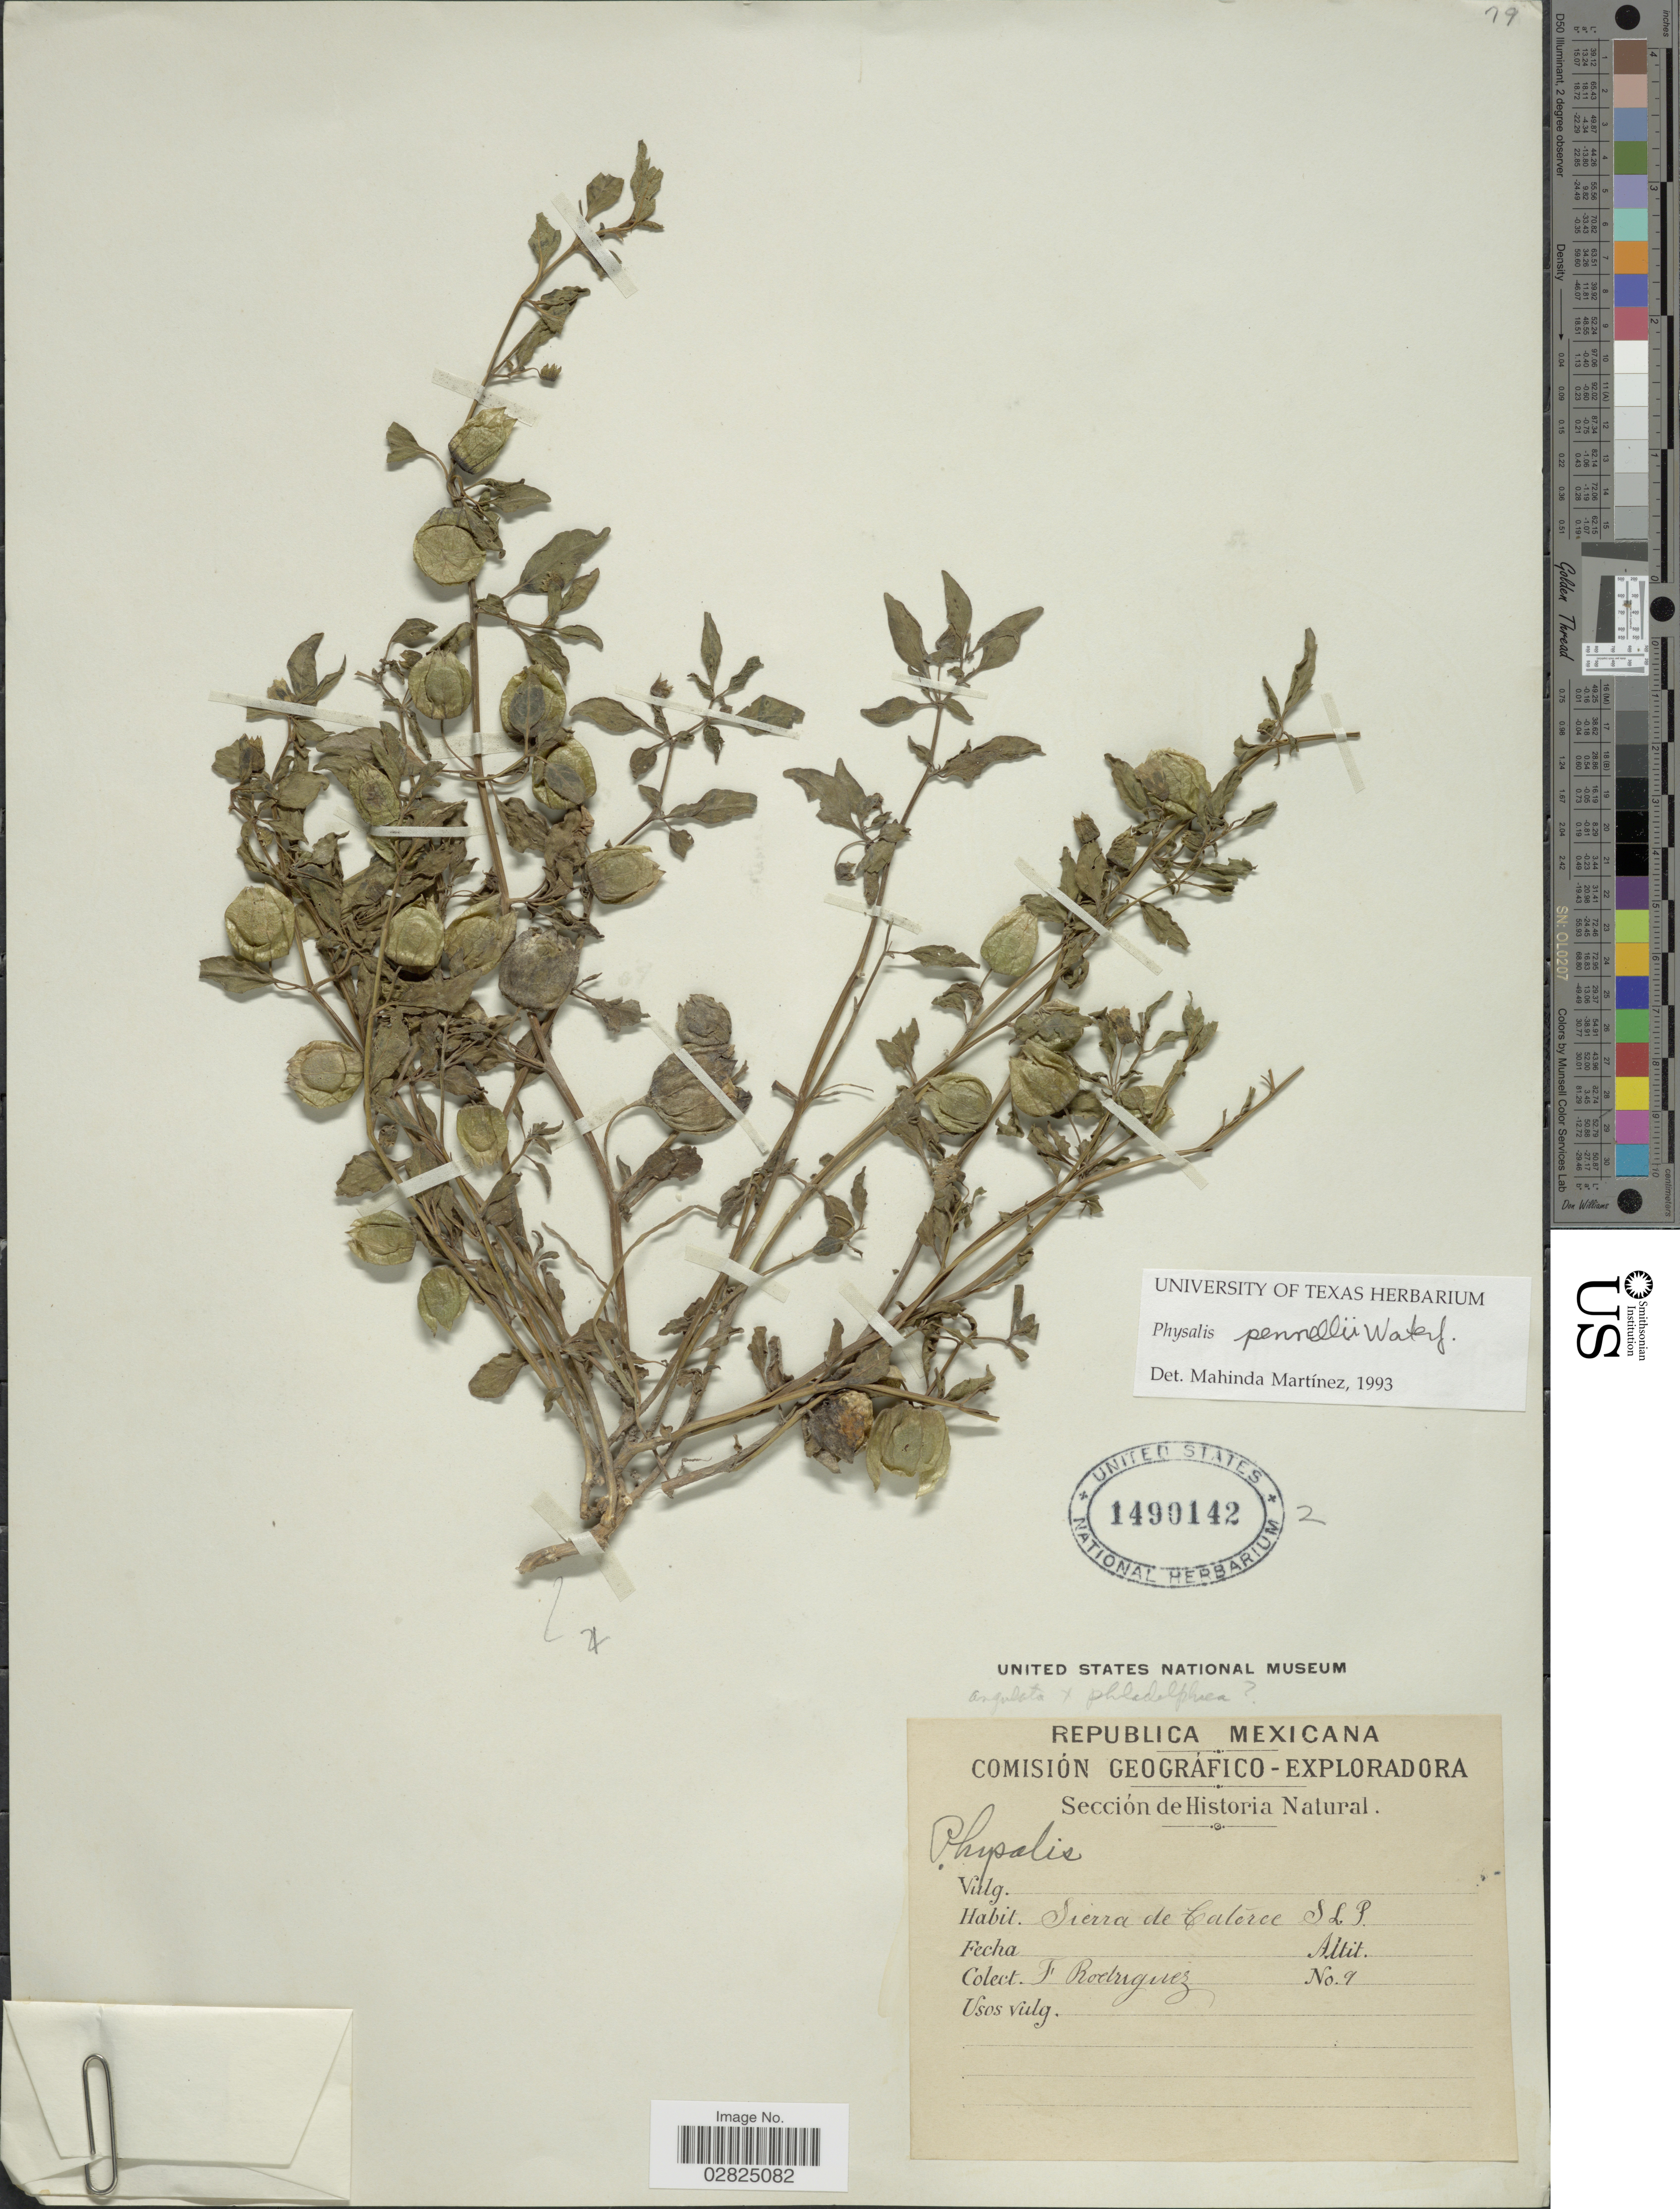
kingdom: Plantae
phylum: Tracheophyta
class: Magnoliopsida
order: Solanales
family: Solanaceae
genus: Physalis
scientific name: Physalis pennellii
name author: Waterf.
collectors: F. Rodriguez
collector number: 9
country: Mexico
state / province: San Luis Potosí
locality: Sierra de Catorce.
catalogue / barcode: US 1490142